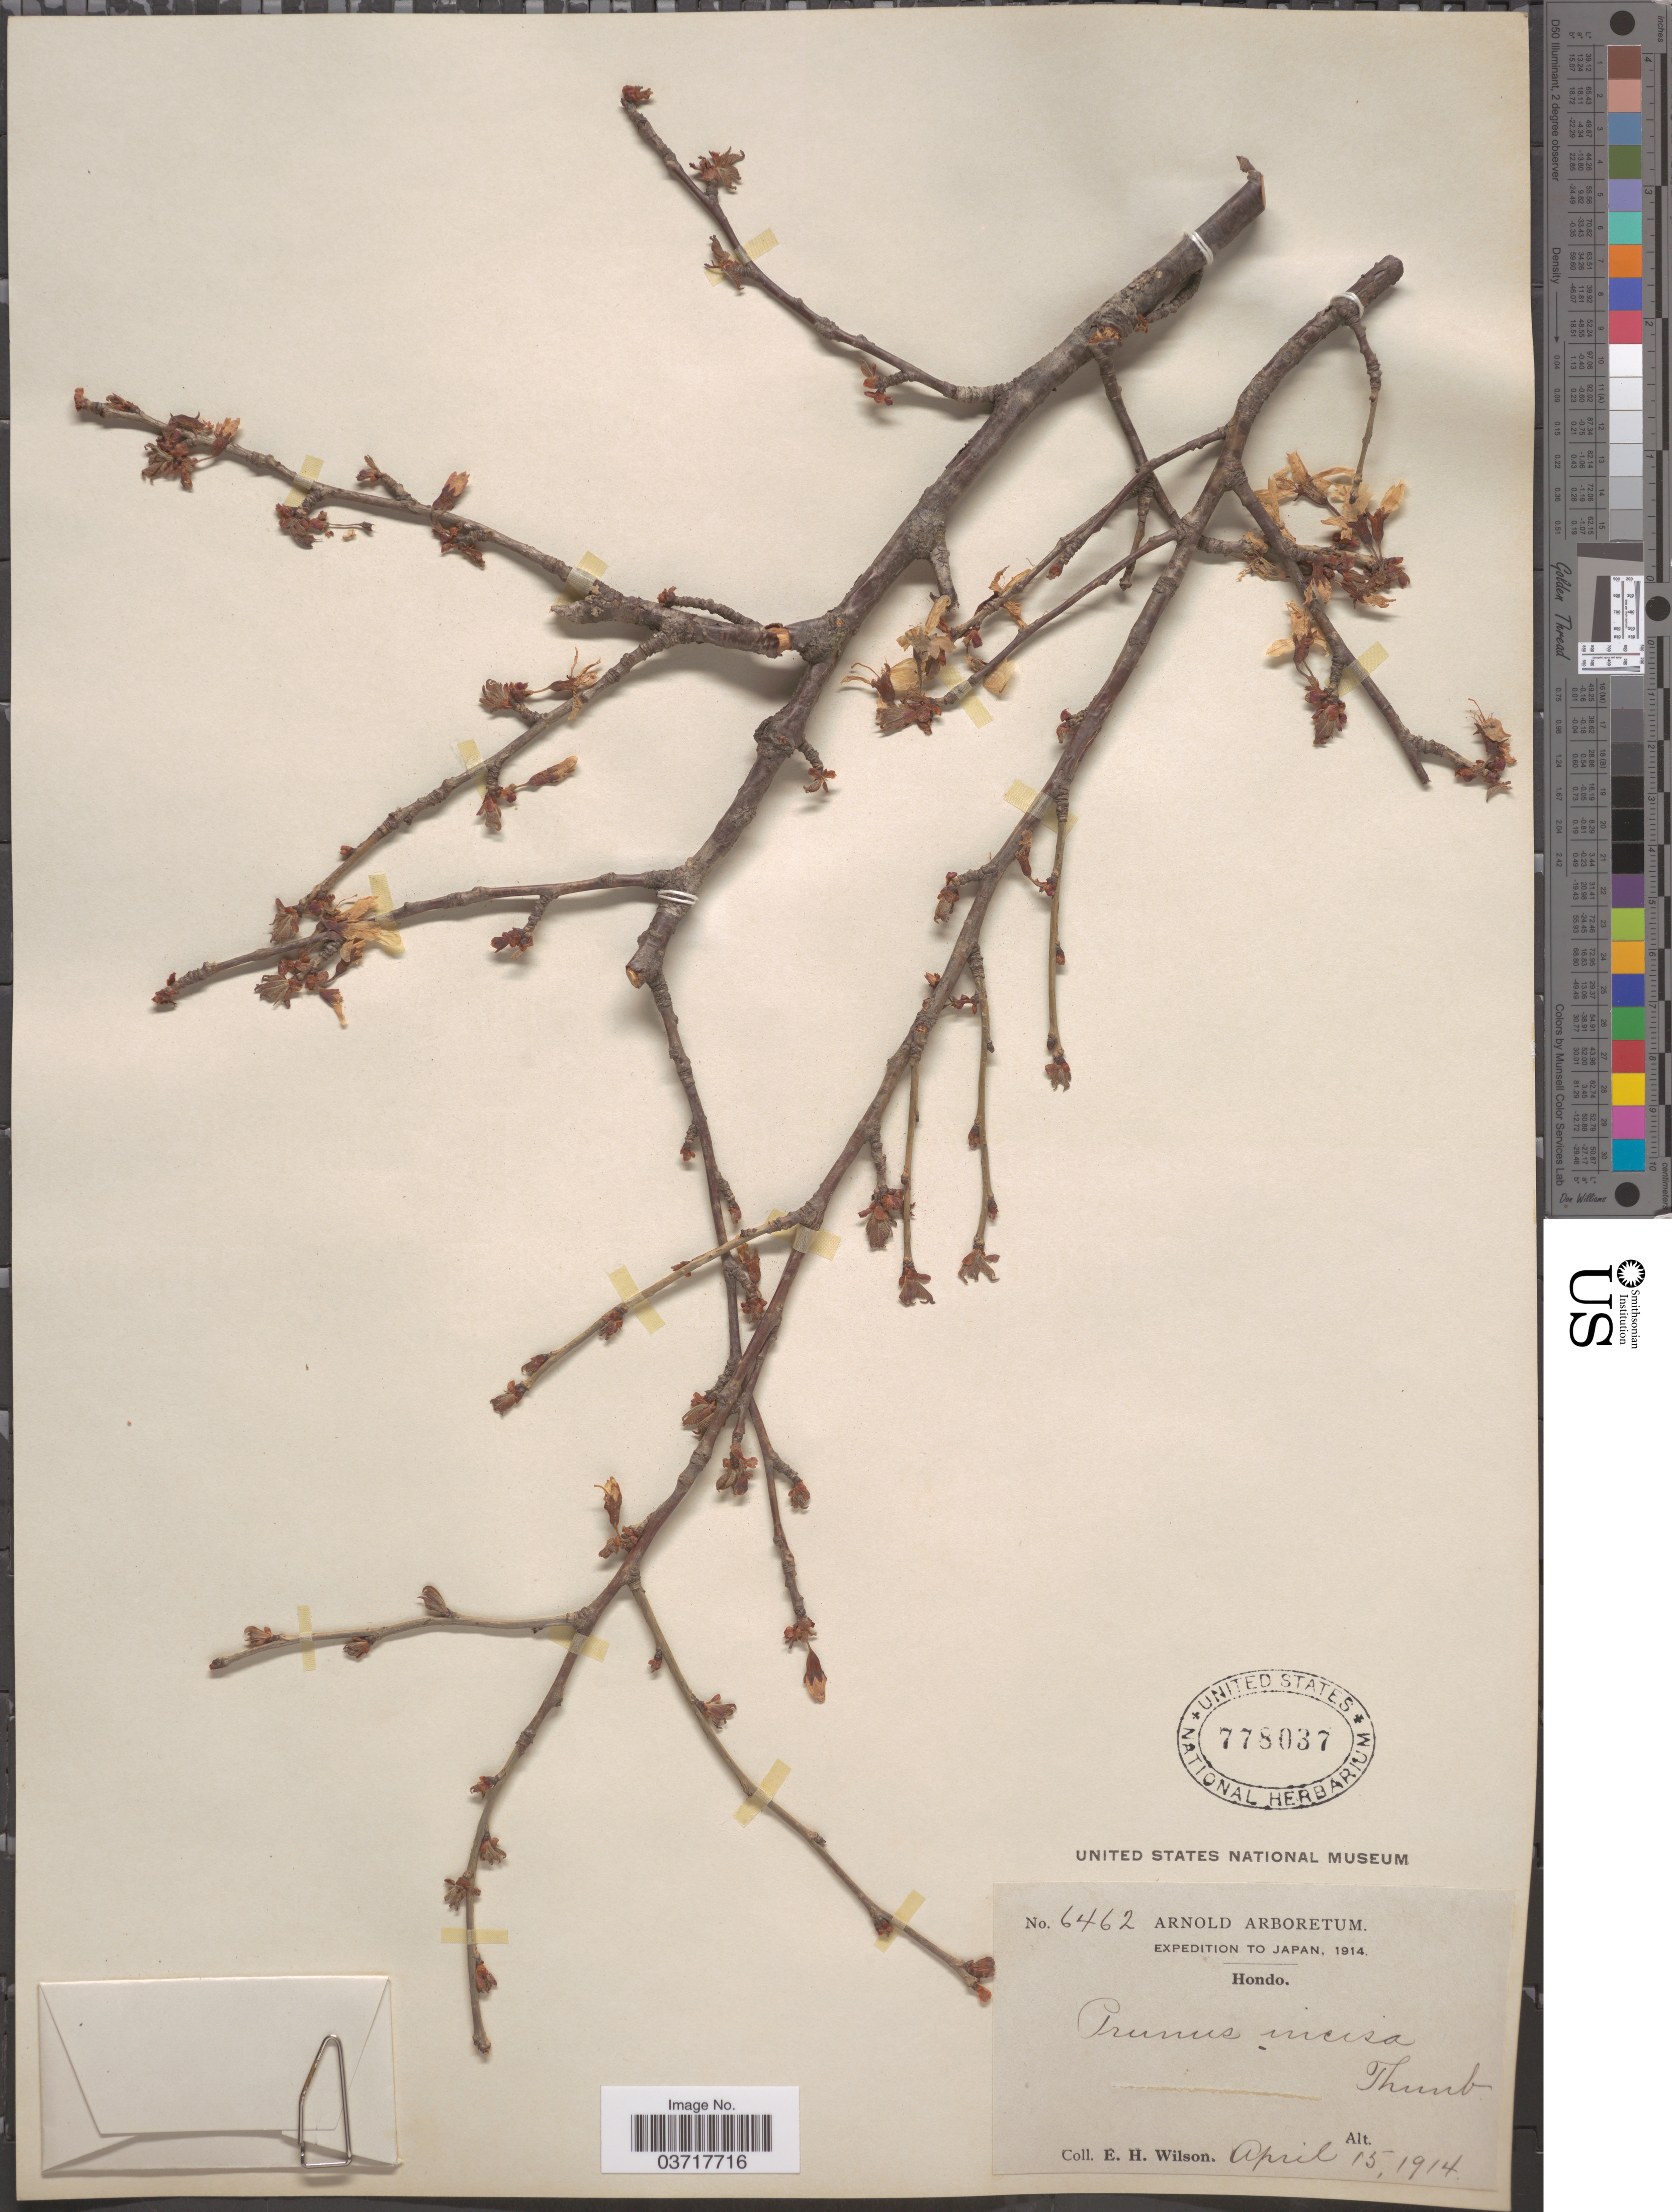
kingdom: Plantae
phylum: Tracheophyta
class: Magnoliopsida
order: Rosales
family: Rosaceae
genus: Prunus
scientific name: Prunus incisa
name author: Thunb.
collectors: E. Wilson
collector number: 6462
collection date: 1914-04-15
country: Japan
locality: Hondo.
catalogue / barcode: US 778037